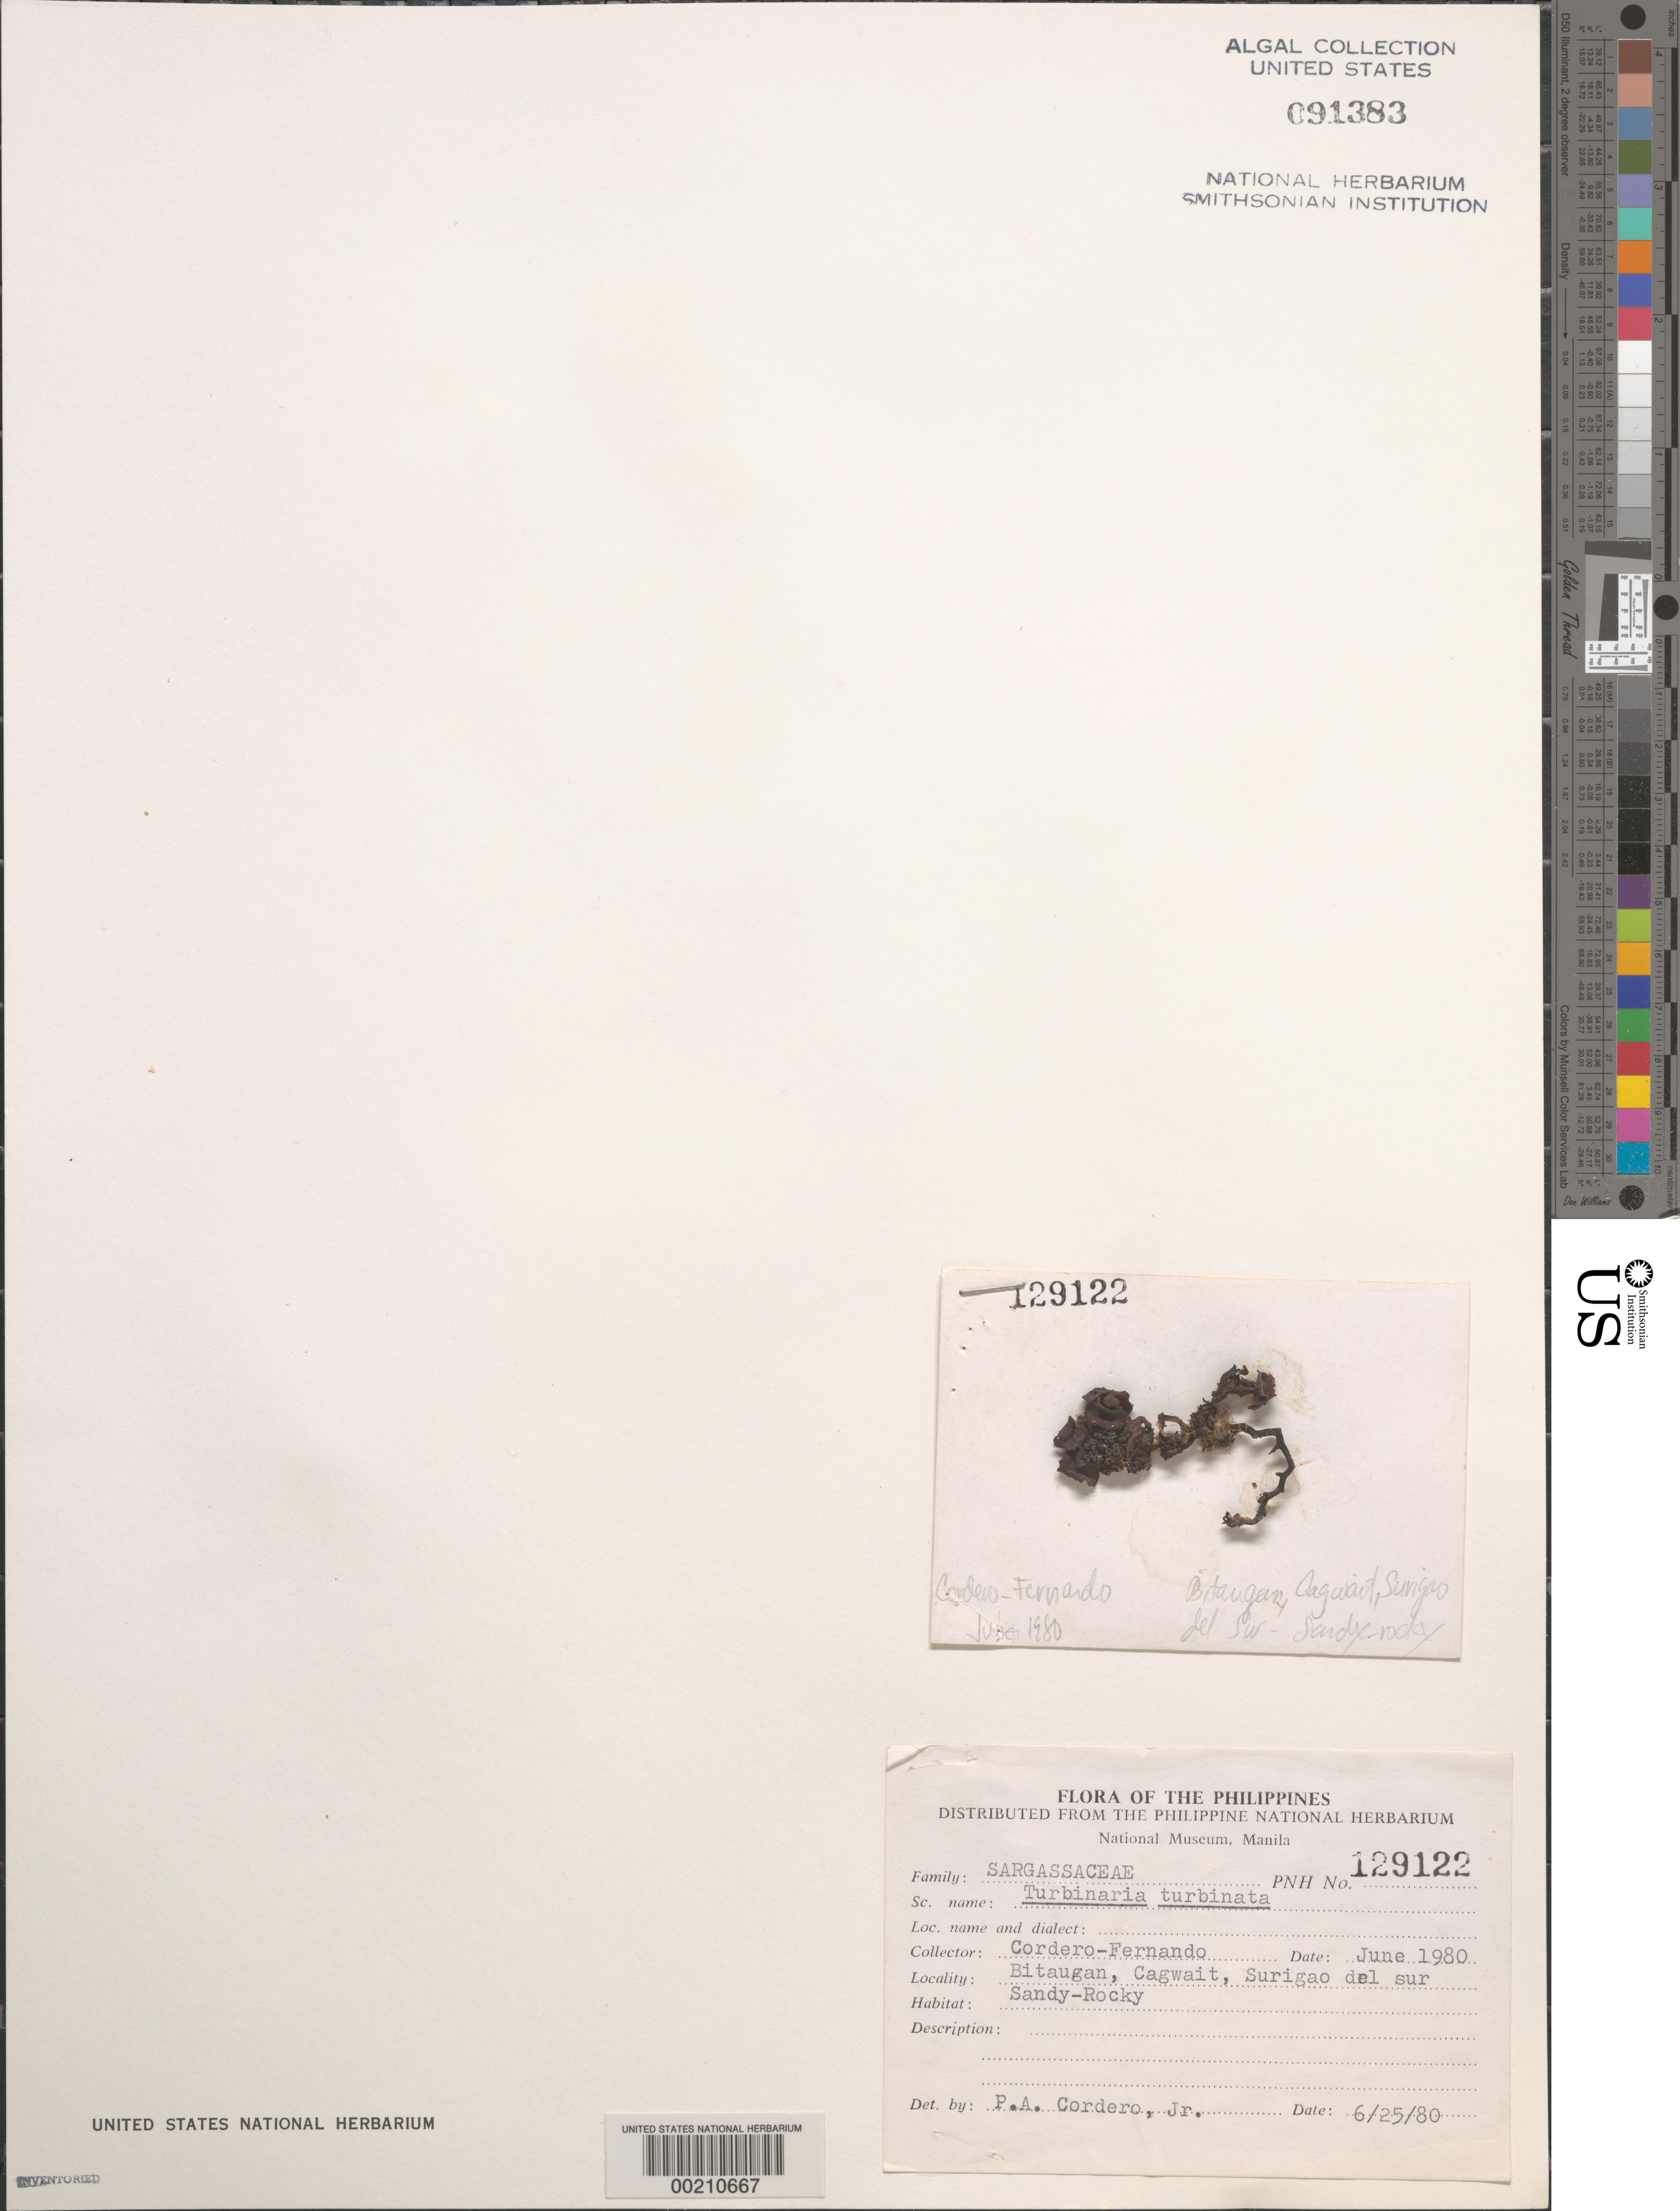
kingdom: Chromista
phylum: Ochrophyta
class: Phaeophyceae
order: Fucales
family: Sargassaceae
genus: Turbinaria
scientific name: Turbinaria turbinata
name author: (L.) Kuntze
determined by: Cordero, P. A., Jr.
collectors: P. A. Cordero & O. Fernando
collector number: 129122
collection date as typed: Jun 1980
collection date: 1980-06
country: Philippines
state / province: Caraga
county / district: Surigao del Sur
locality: Bitaugan, cagwait, surigao del sur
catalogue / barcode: US 91383